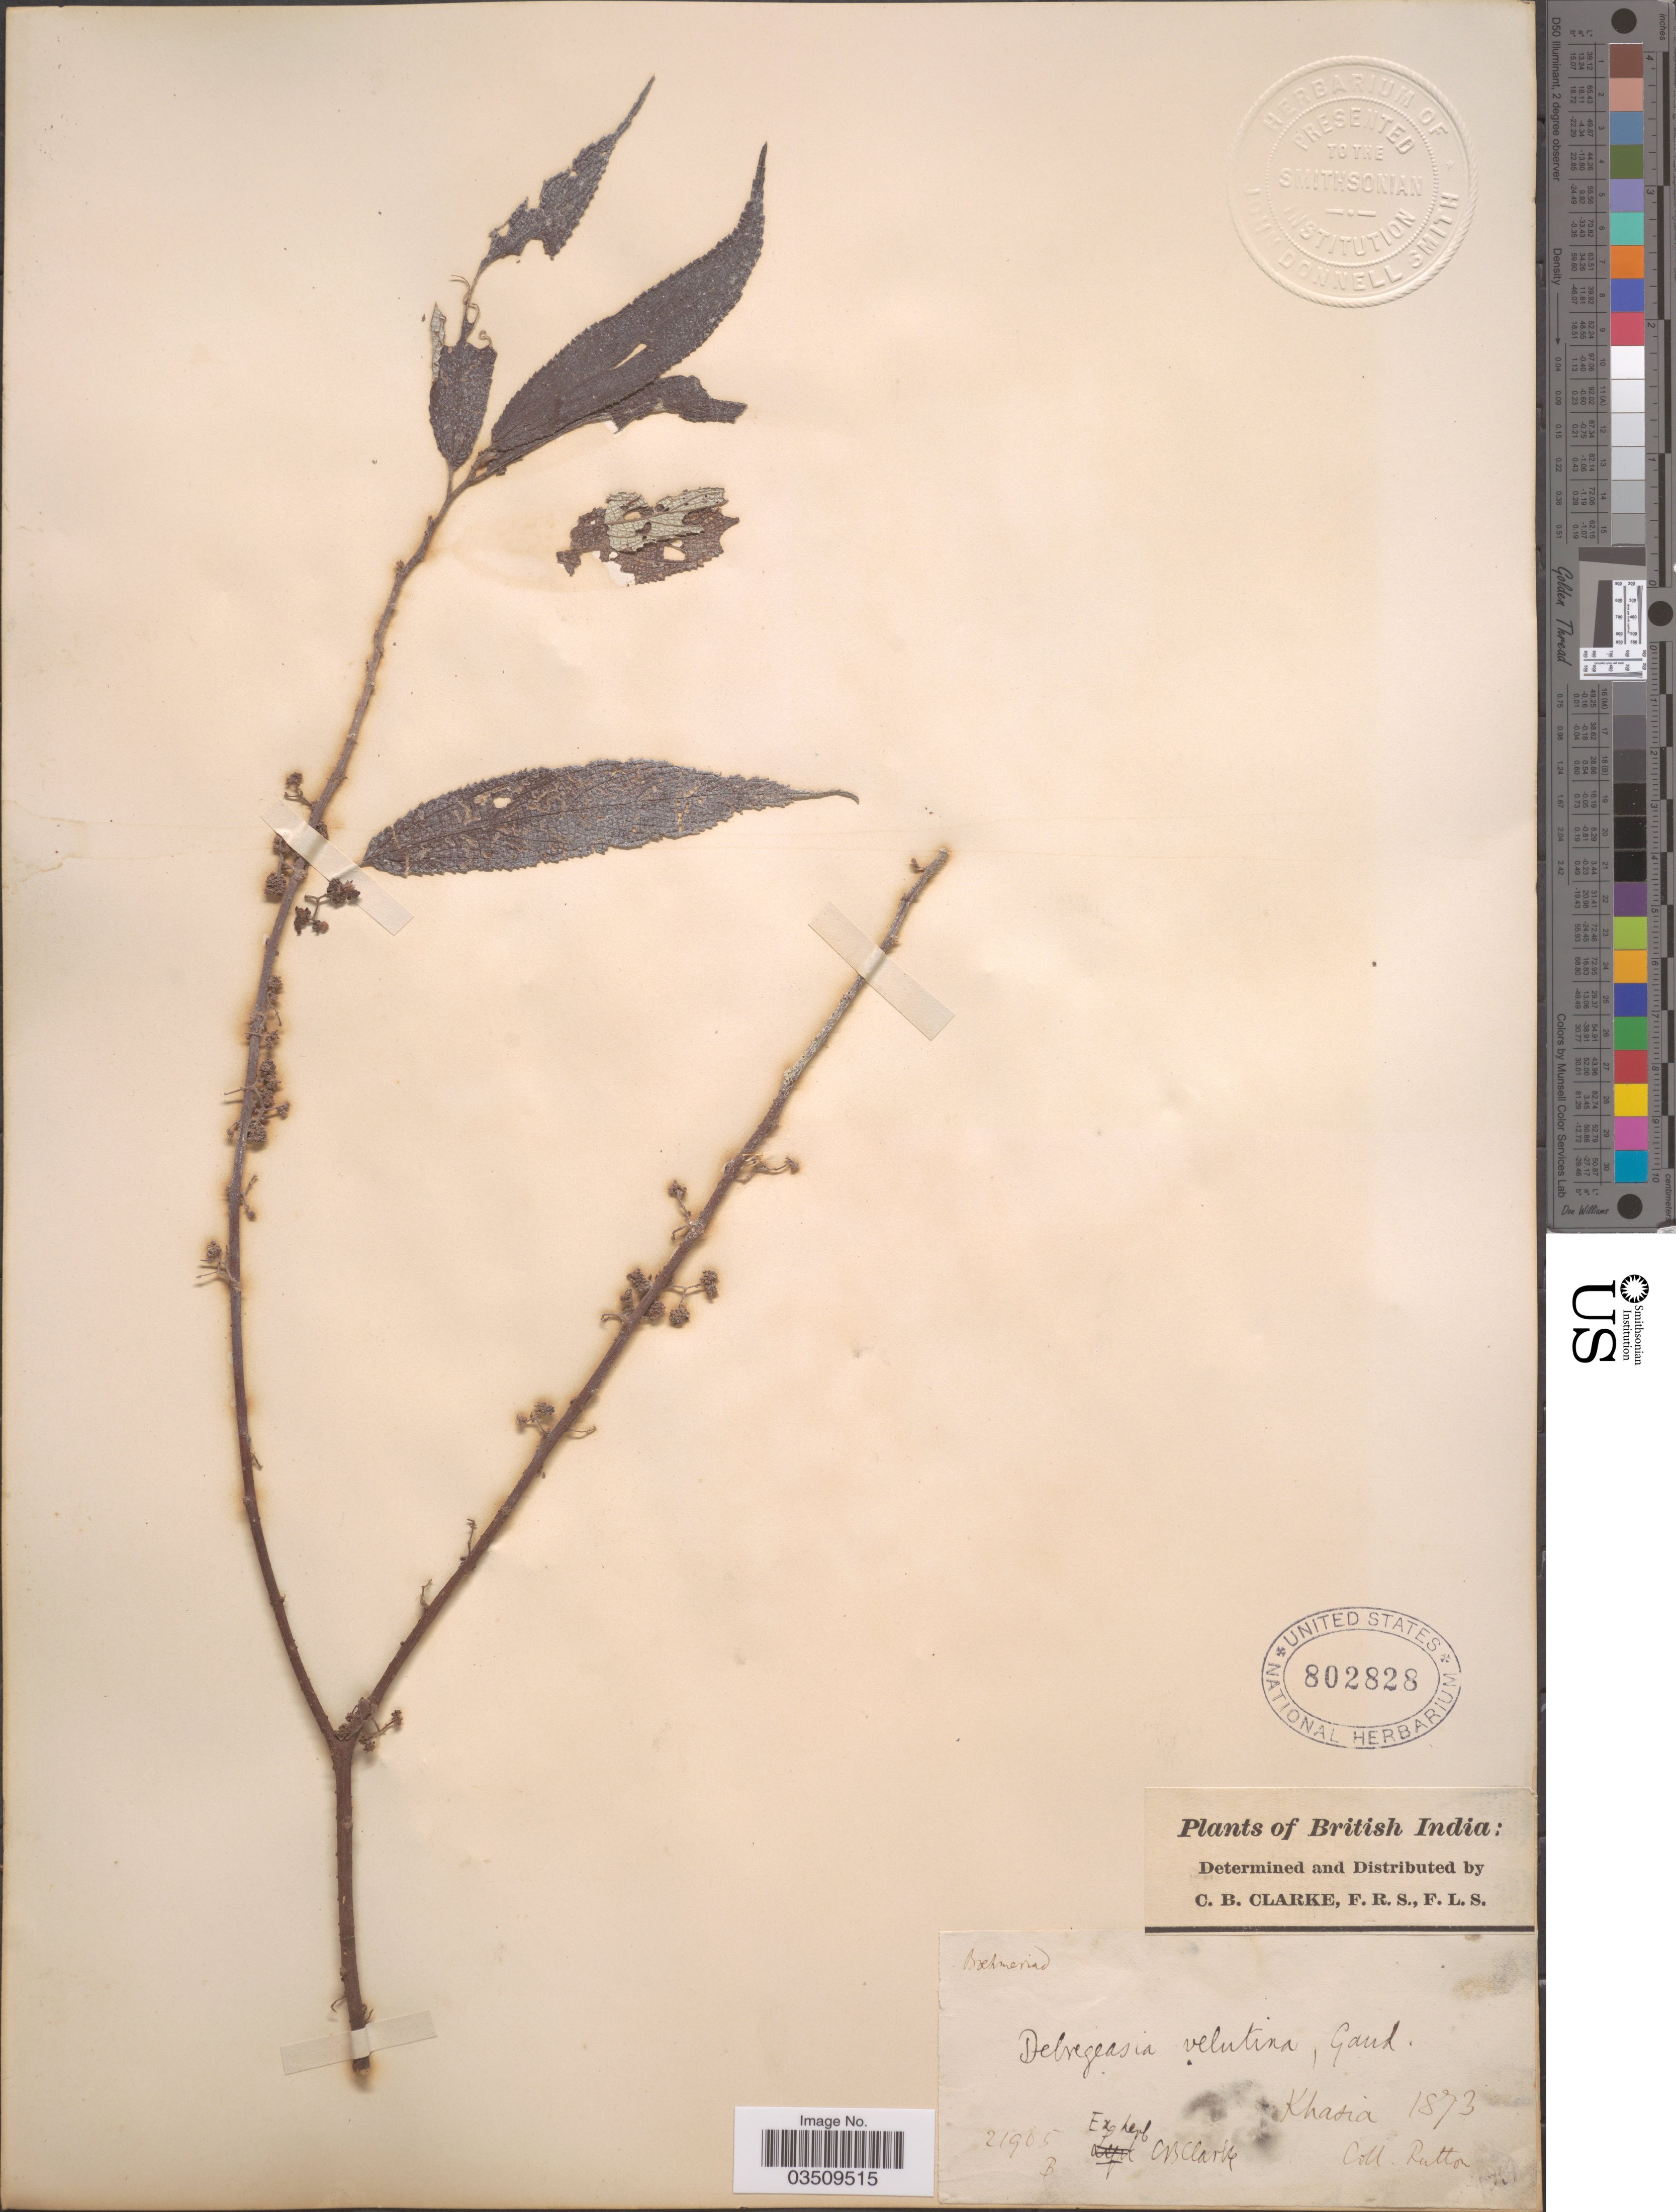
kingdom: Plantae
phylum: Tracheophyta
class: Magnoliopsida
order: Rosales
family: Urticaceae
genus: Debregeasia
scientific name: Debregeasia velutina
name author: Gaudich.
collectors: Rutton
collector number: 21905B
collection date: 1873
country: India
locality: British India: Khasia.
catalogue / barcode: US 802828